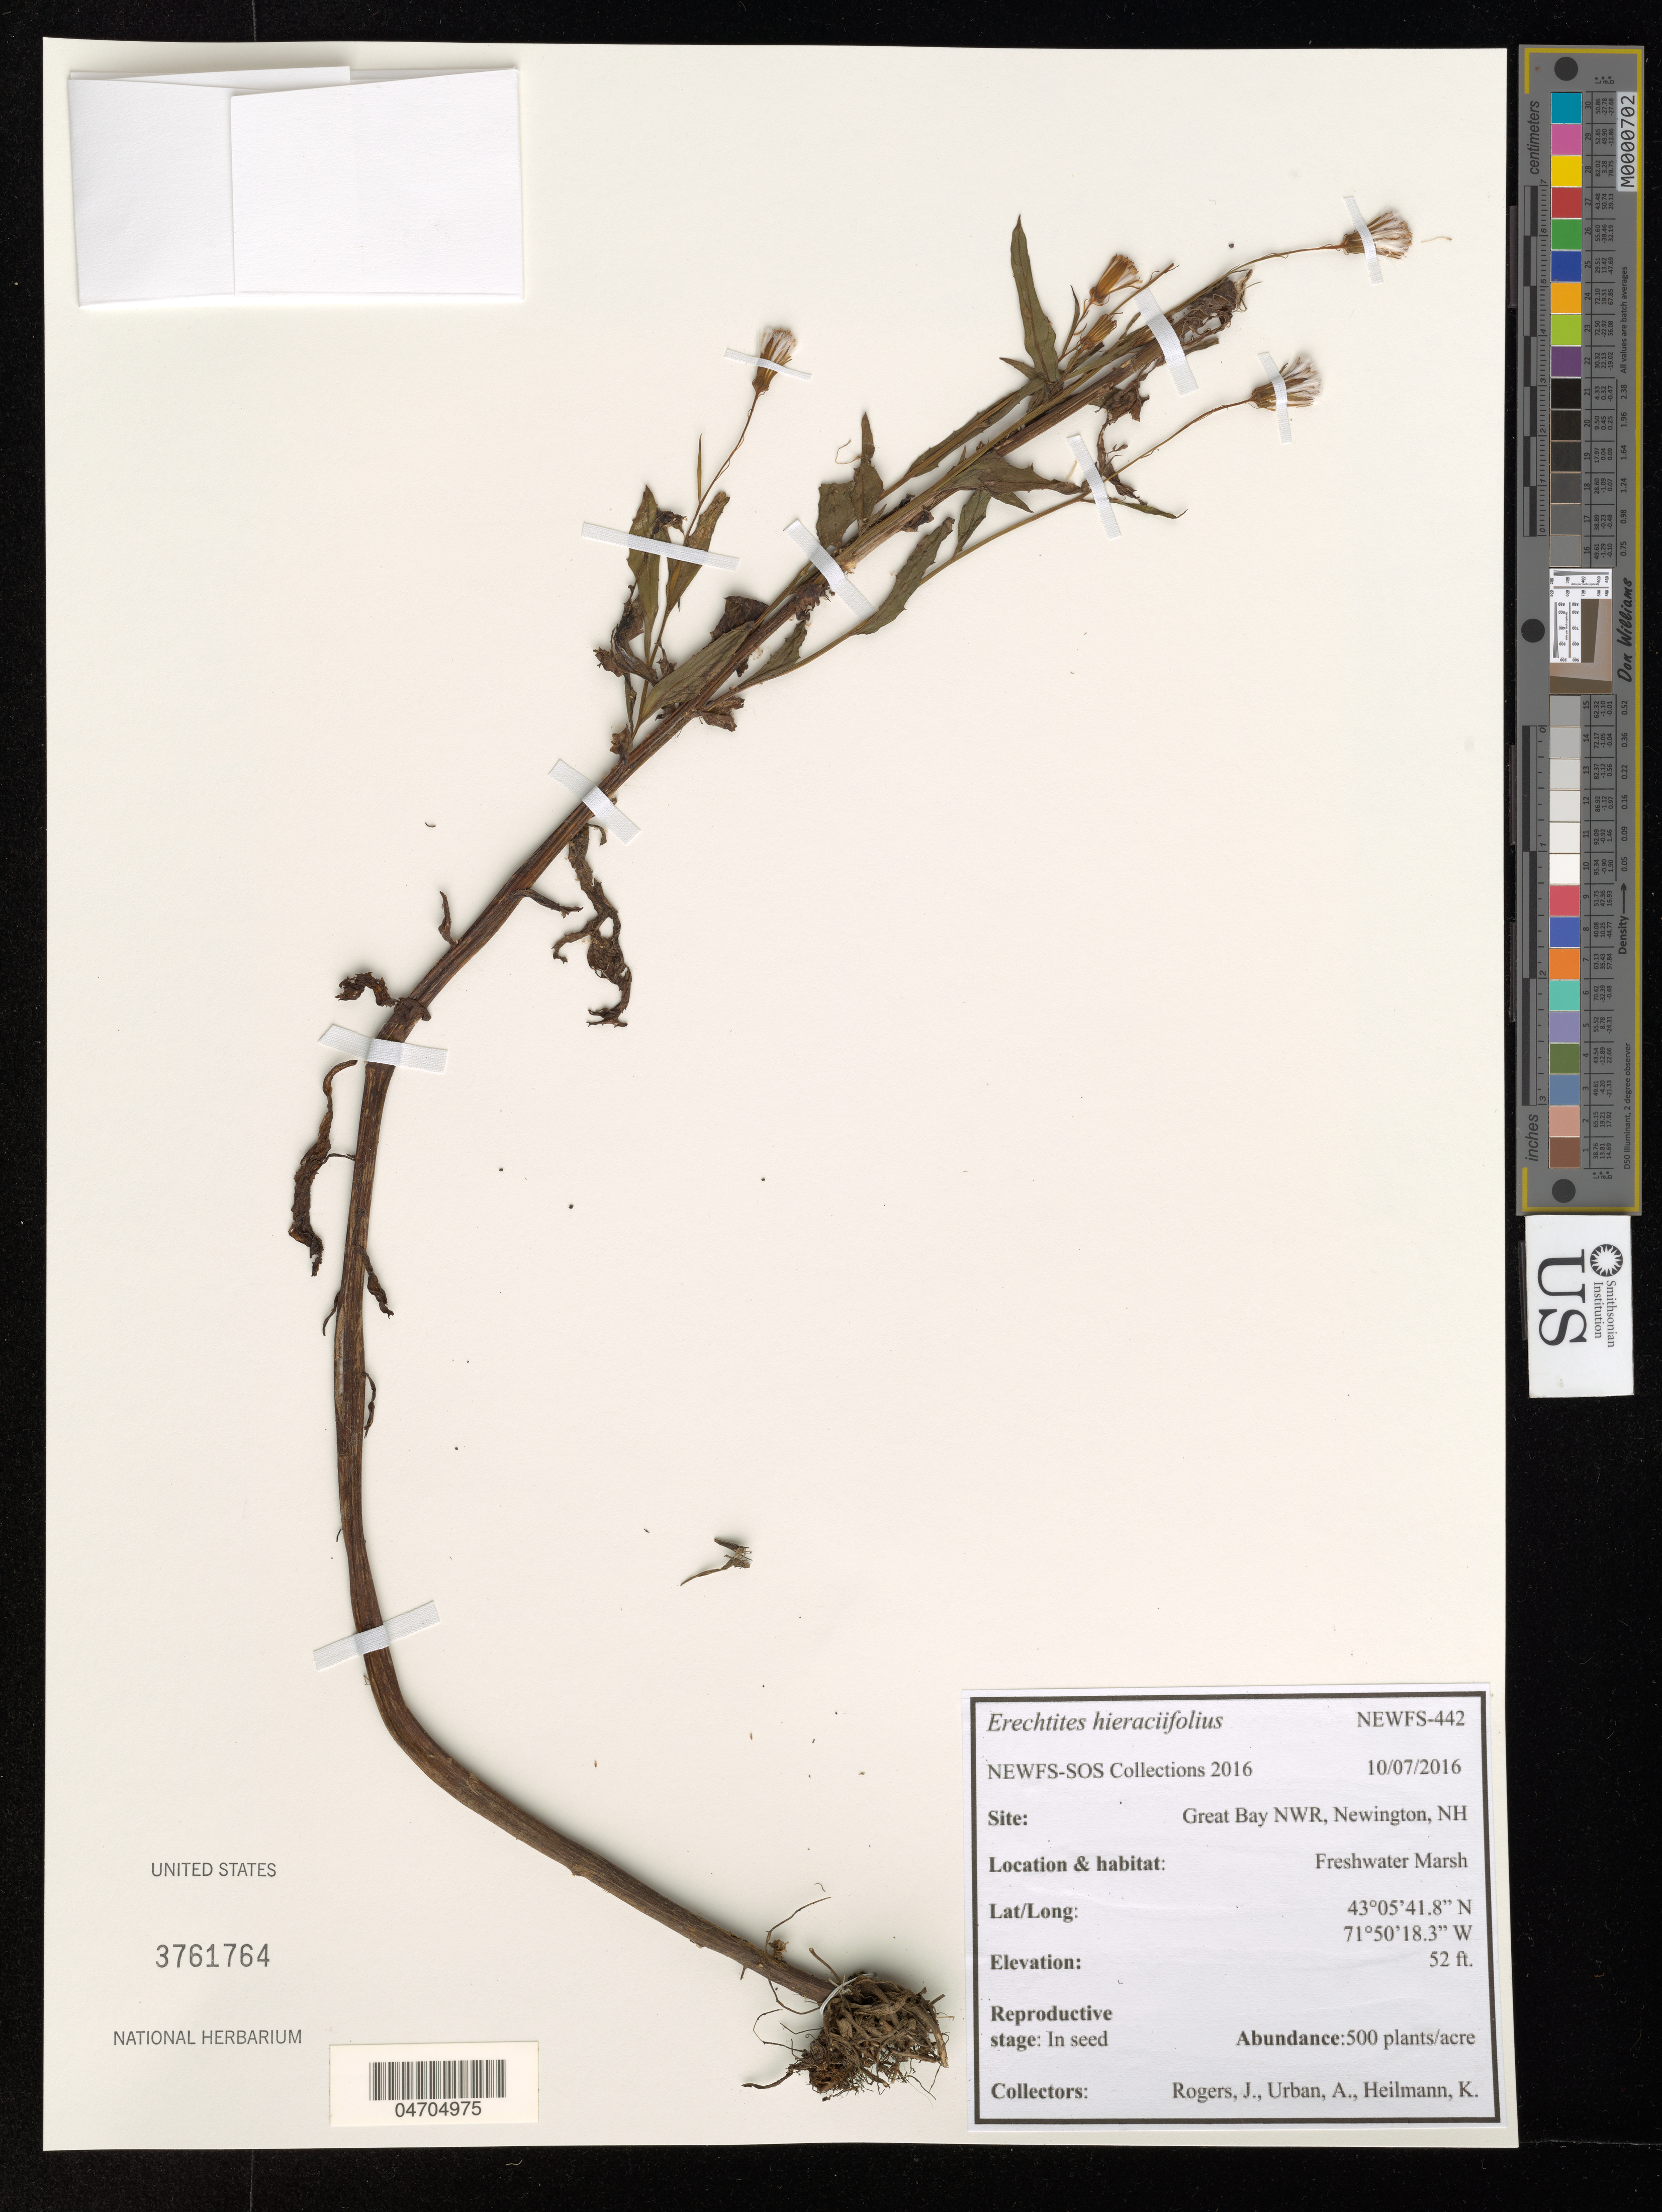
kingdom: Plantae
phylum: Tracheophyta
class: Magnoliopsida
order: Asterales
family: Asteraceae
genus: Erechtites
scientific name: Erechtites hieraciifolius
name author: (L.) Raf. ex DC.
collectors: J. Rogers, A. Urban & K. Heilmann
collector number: NEWFS-442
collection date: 2016-10-07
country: United States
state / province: New Hampshire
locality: Great Bay NWR, Newington.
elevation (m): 16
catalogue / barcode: US 3761764